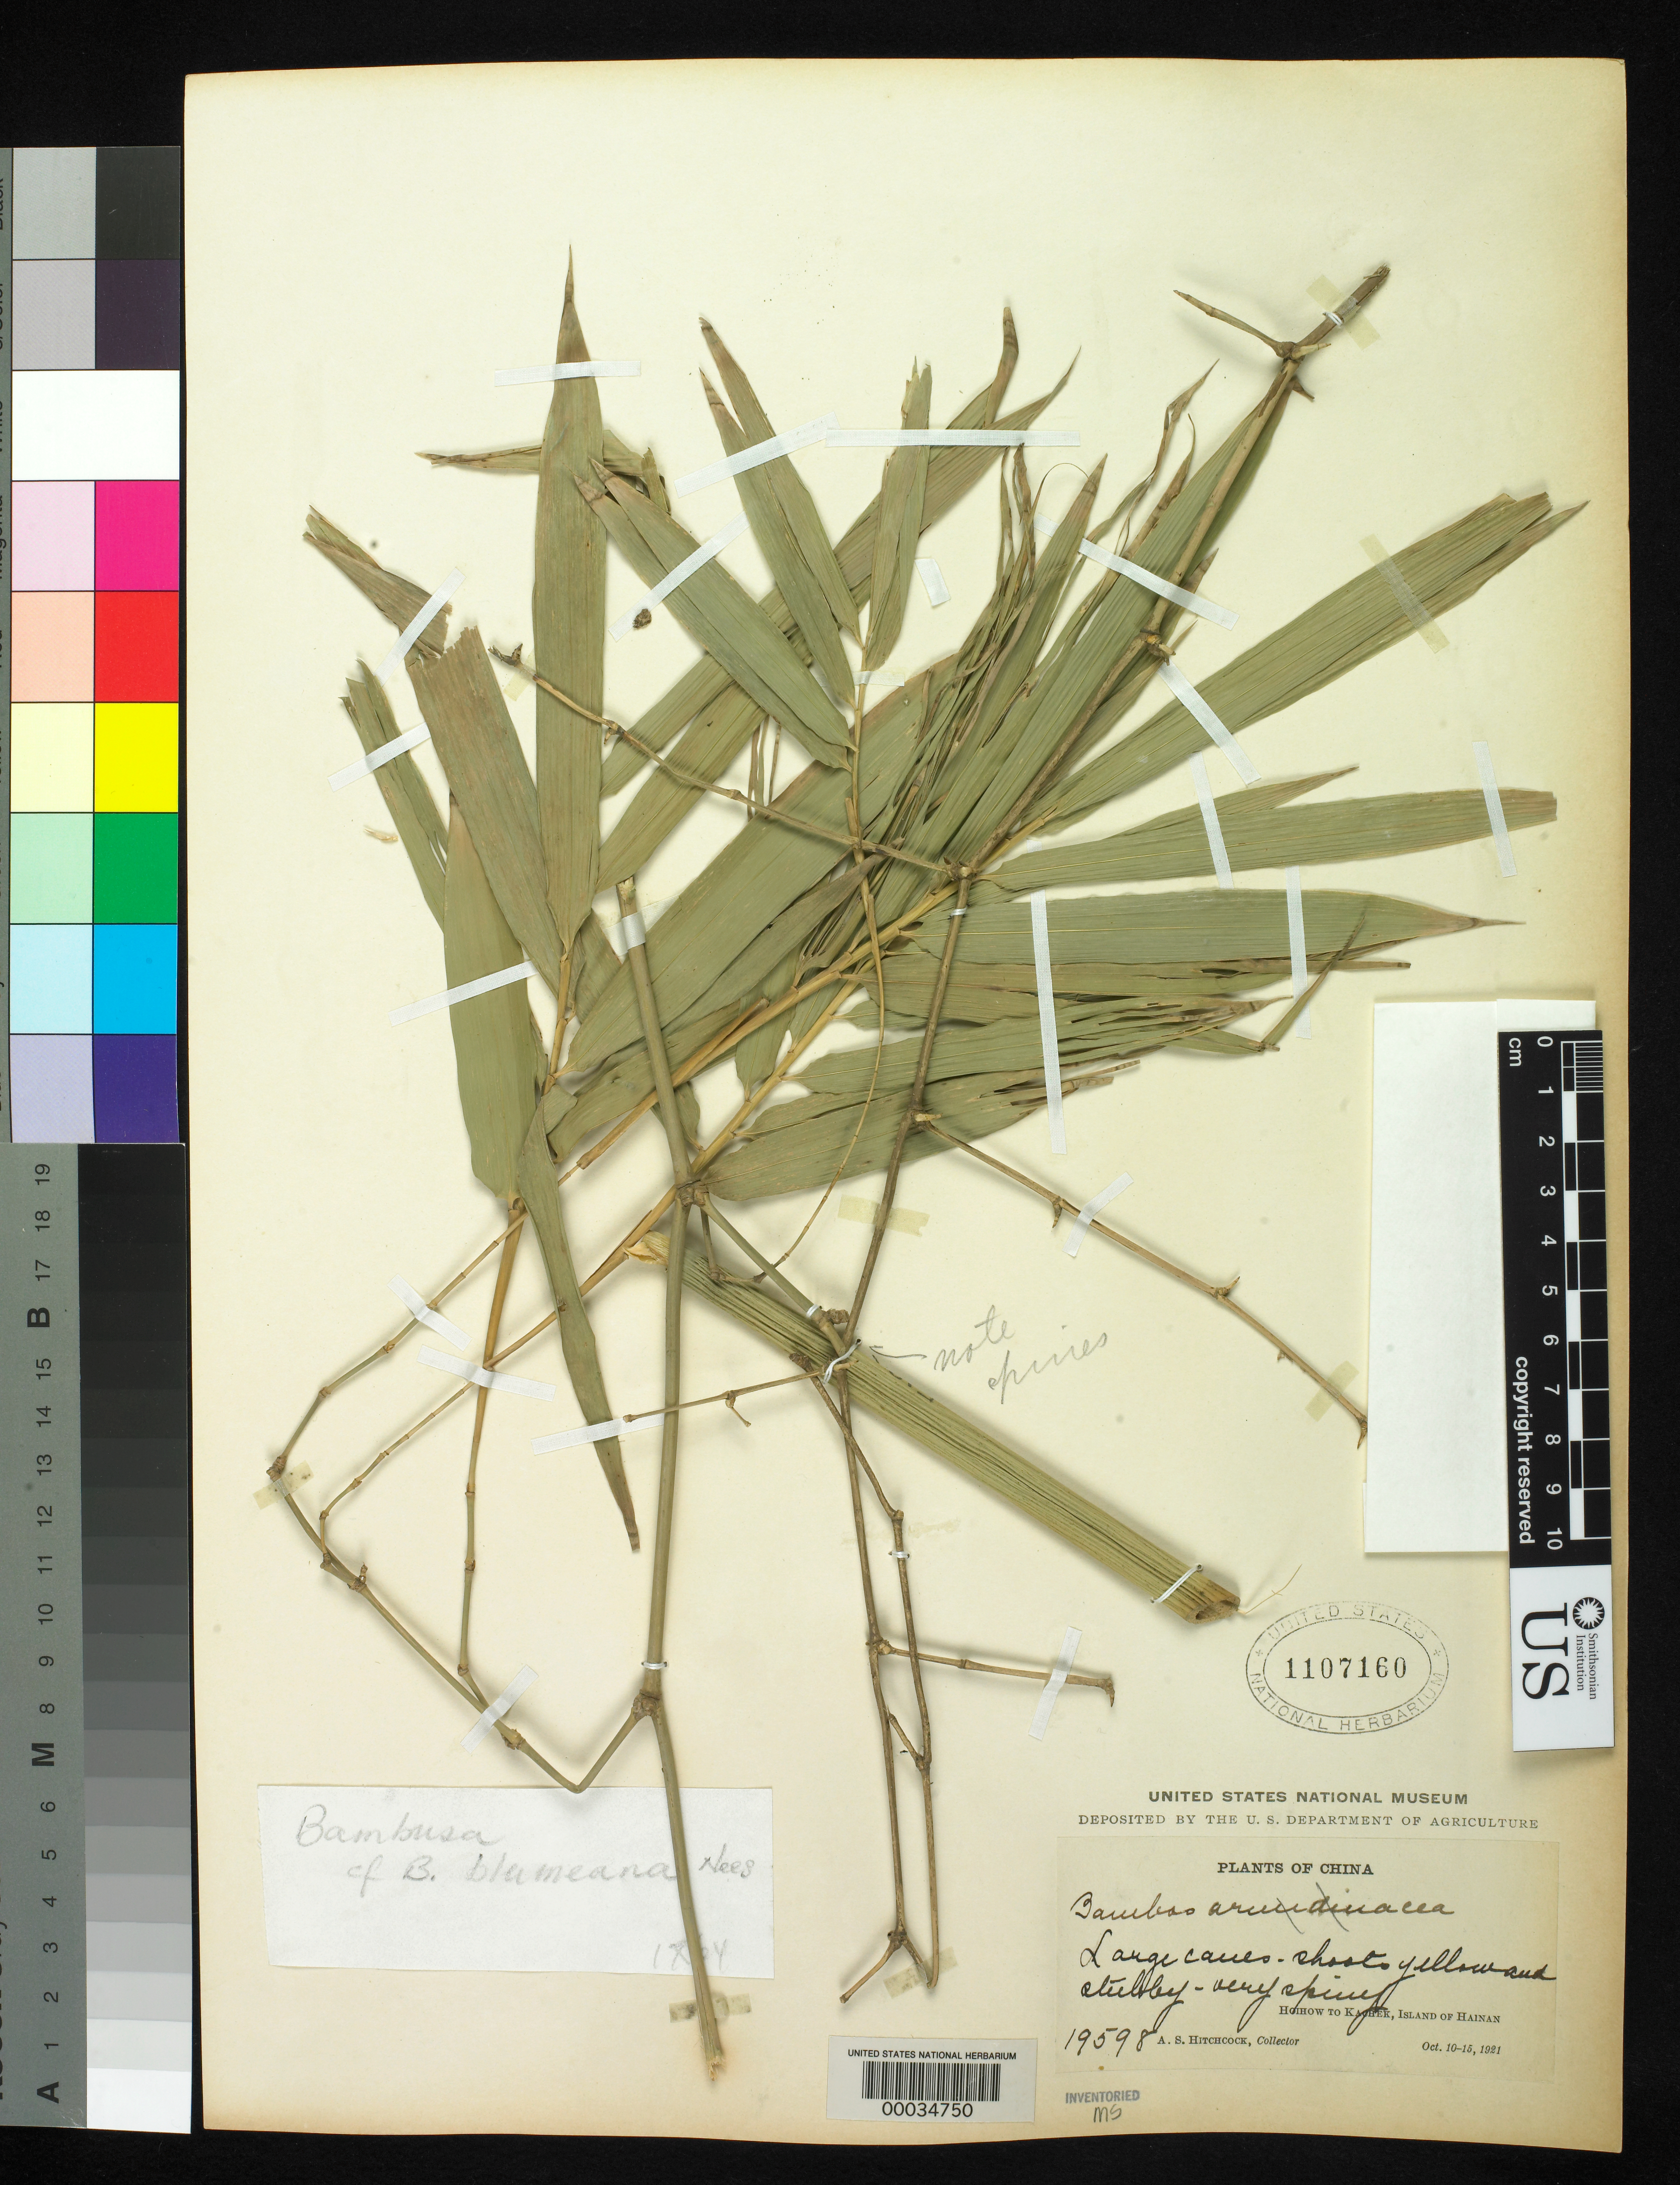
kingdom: Plantae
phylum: Tracheophyta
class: Liliopsida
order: Poales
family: Poaceae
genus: Bambusa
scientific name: Bambusa spinosa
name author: Roxb.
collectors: A. S. Hitchcock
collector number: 19598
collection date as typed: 10 Oct 1921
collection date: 1921-10-10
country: China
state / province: Hainan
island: Hainan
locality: Hoihow, kachek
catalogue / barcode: US 1107160